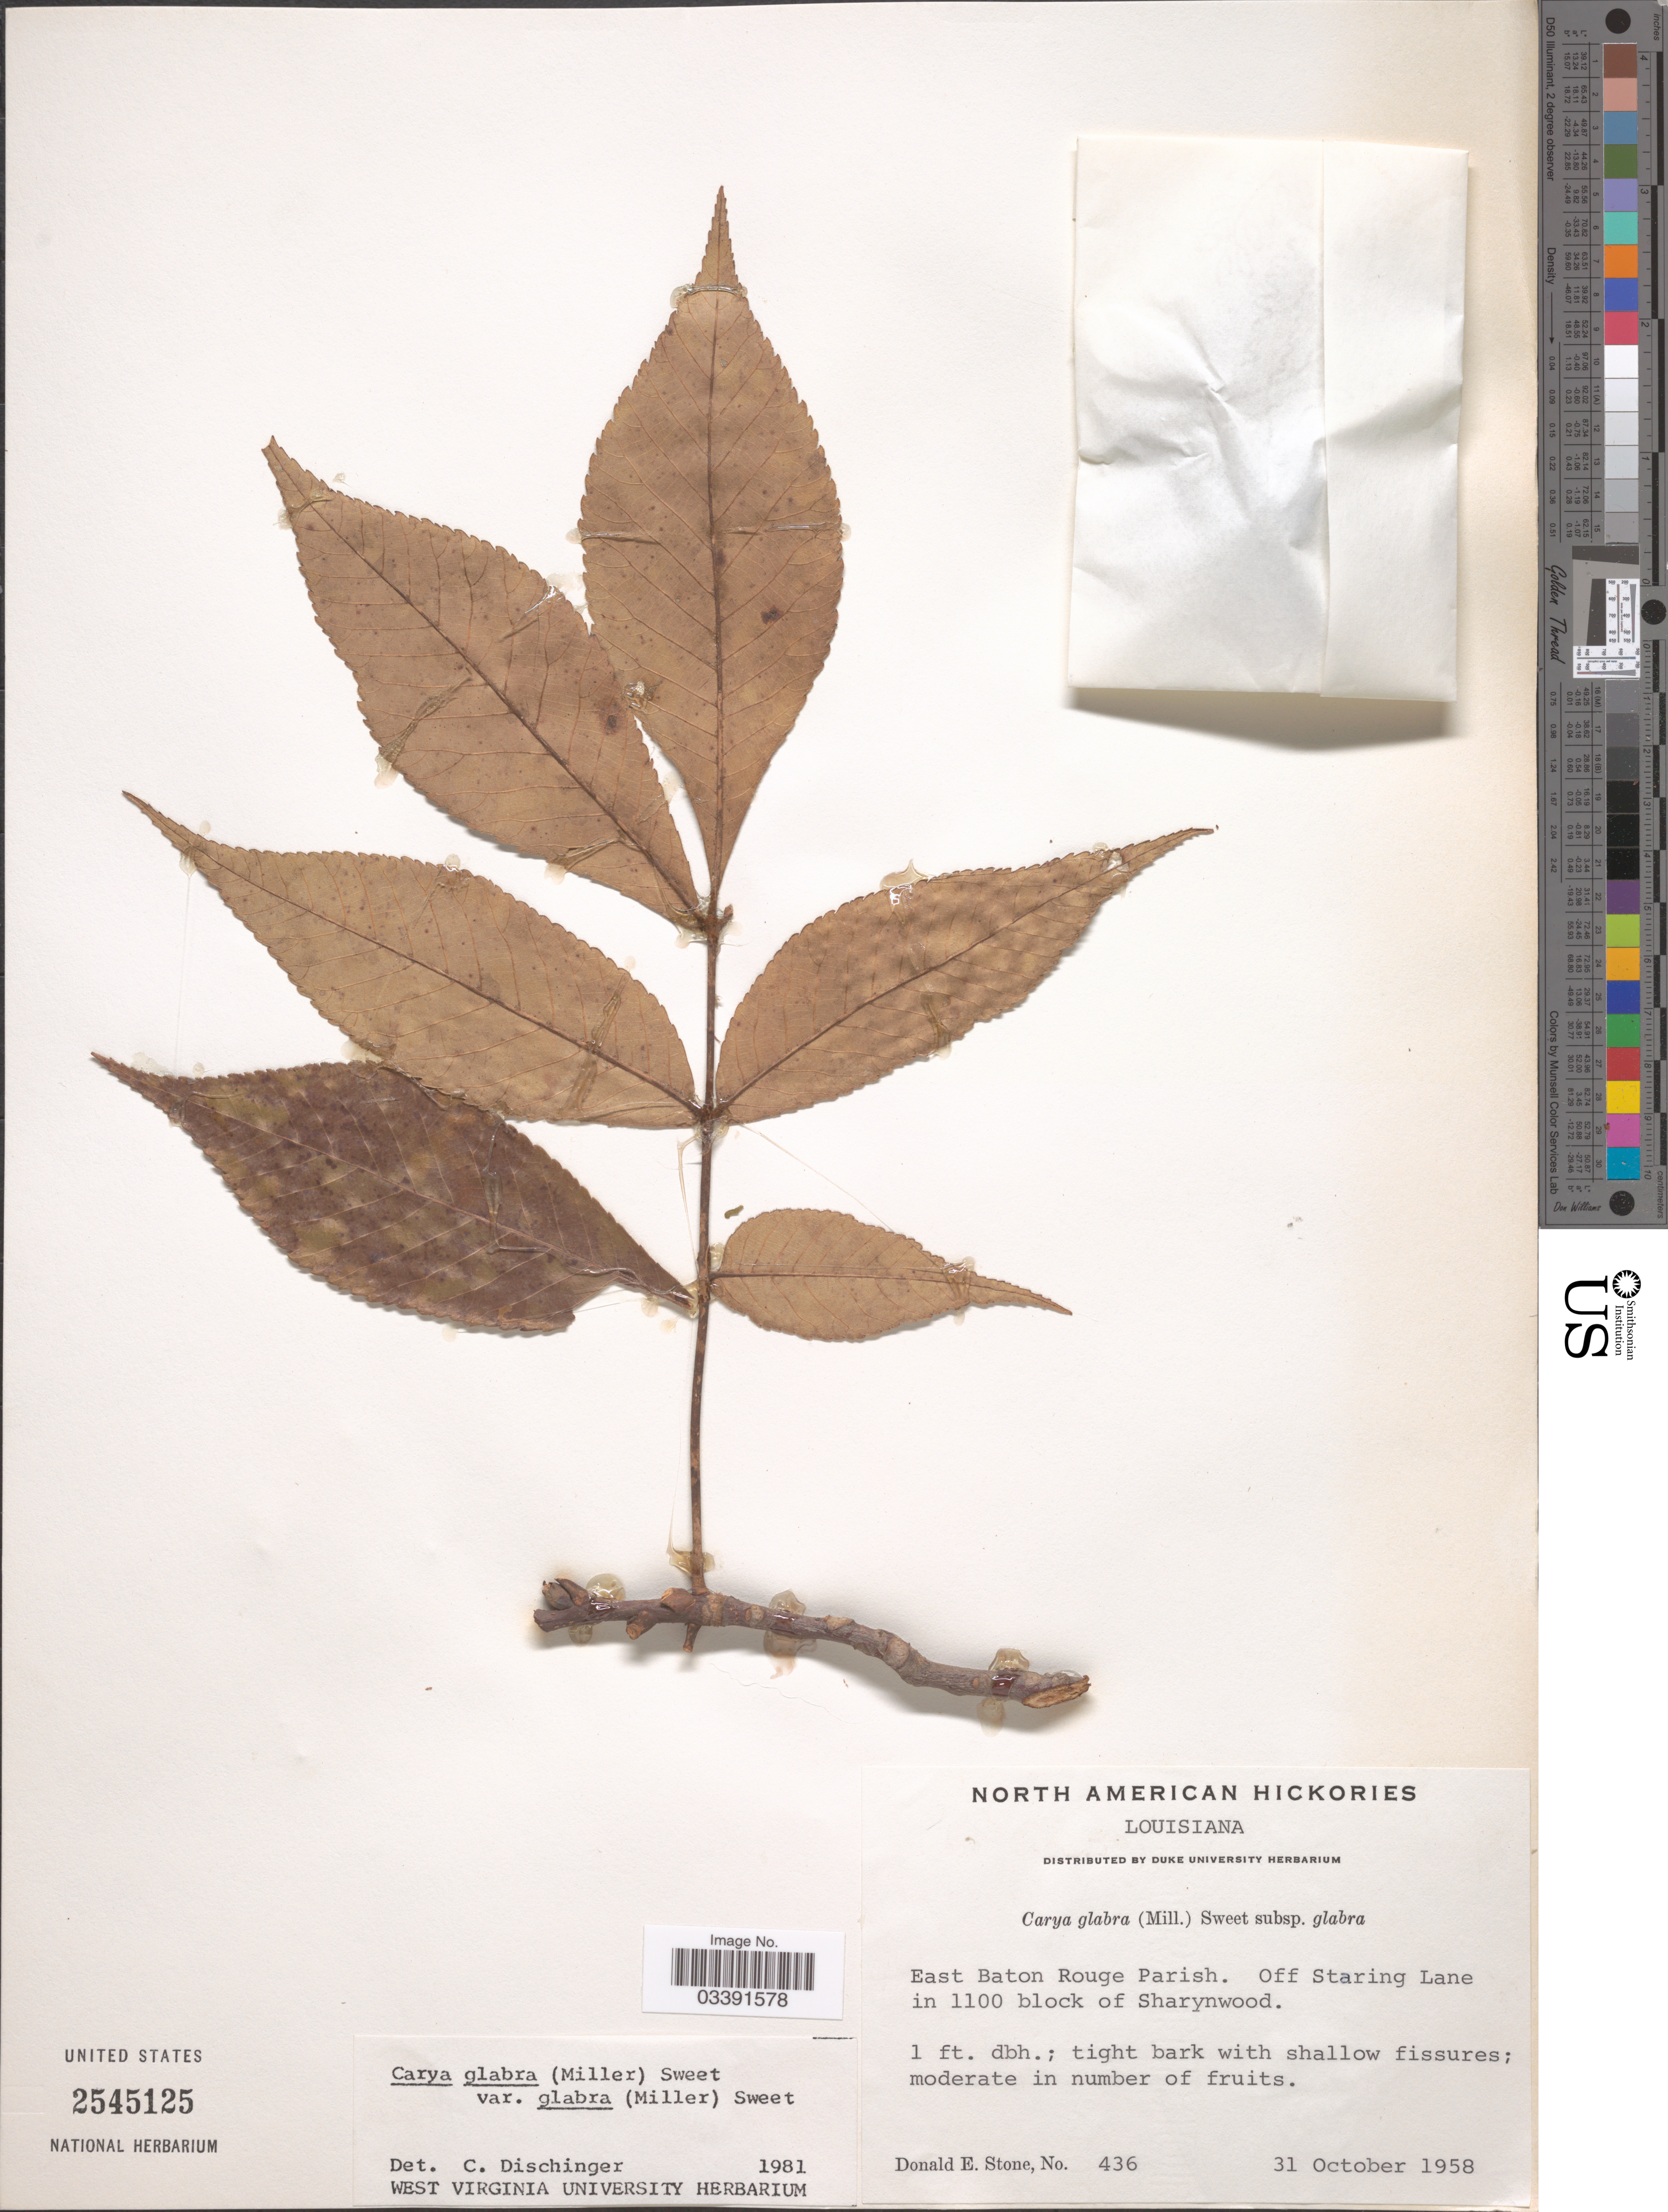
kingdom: Plantae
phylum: Tracheophyta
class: Magnoliopsida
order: Fagales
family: Juglandaceae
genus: Carya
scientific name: Carya glabra var. glabra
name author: (Mill.) Sweet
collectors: D. Stone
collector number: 436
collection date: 1958-10-31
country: United States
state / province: Louisiana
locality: East Baton Rouge Parish. Off Staring Lane in 1100 block of Sharynwood.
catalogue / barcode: US 2545125